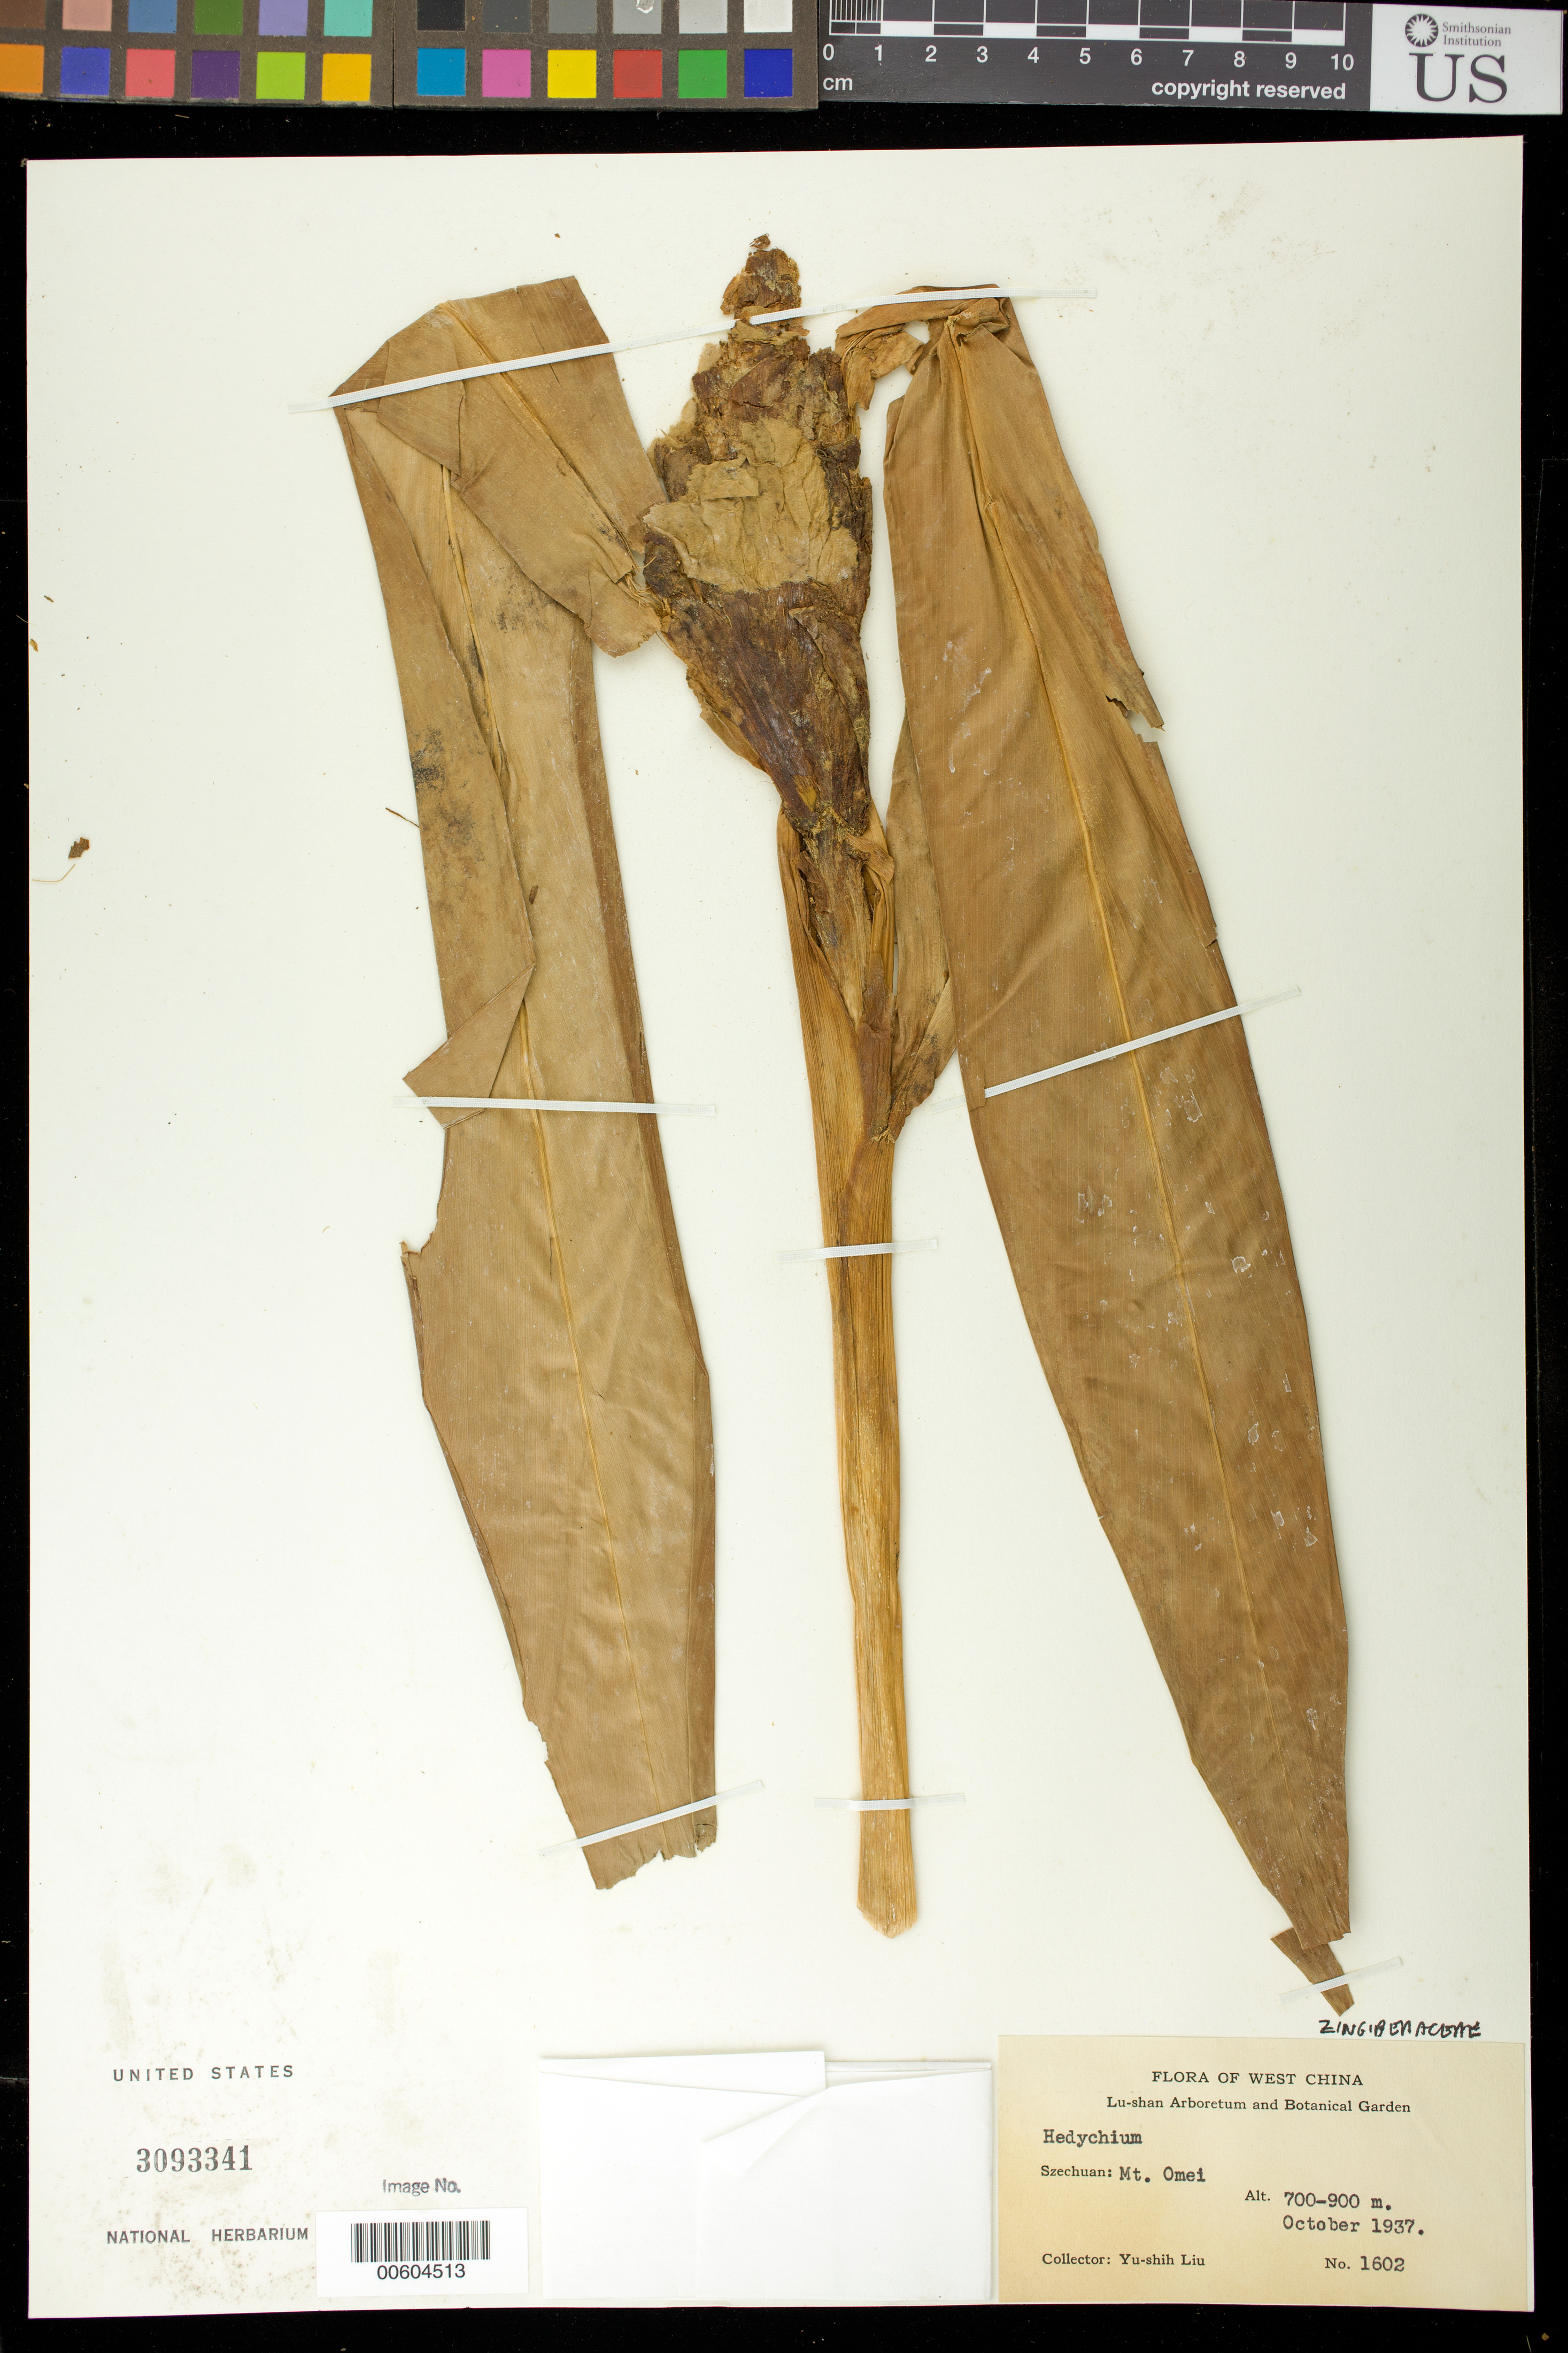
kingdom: Plantae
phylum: Tracheophyta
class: Liliopsida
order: Zingiberales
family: Zingiberaceae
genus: Hedychium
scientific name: Hedychium sp.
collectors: Y. S. Liu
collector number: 1602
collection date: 1937-10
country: China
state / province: Sichuan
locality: Mt. Omei, western China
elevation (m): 700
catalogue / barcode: US 3093341